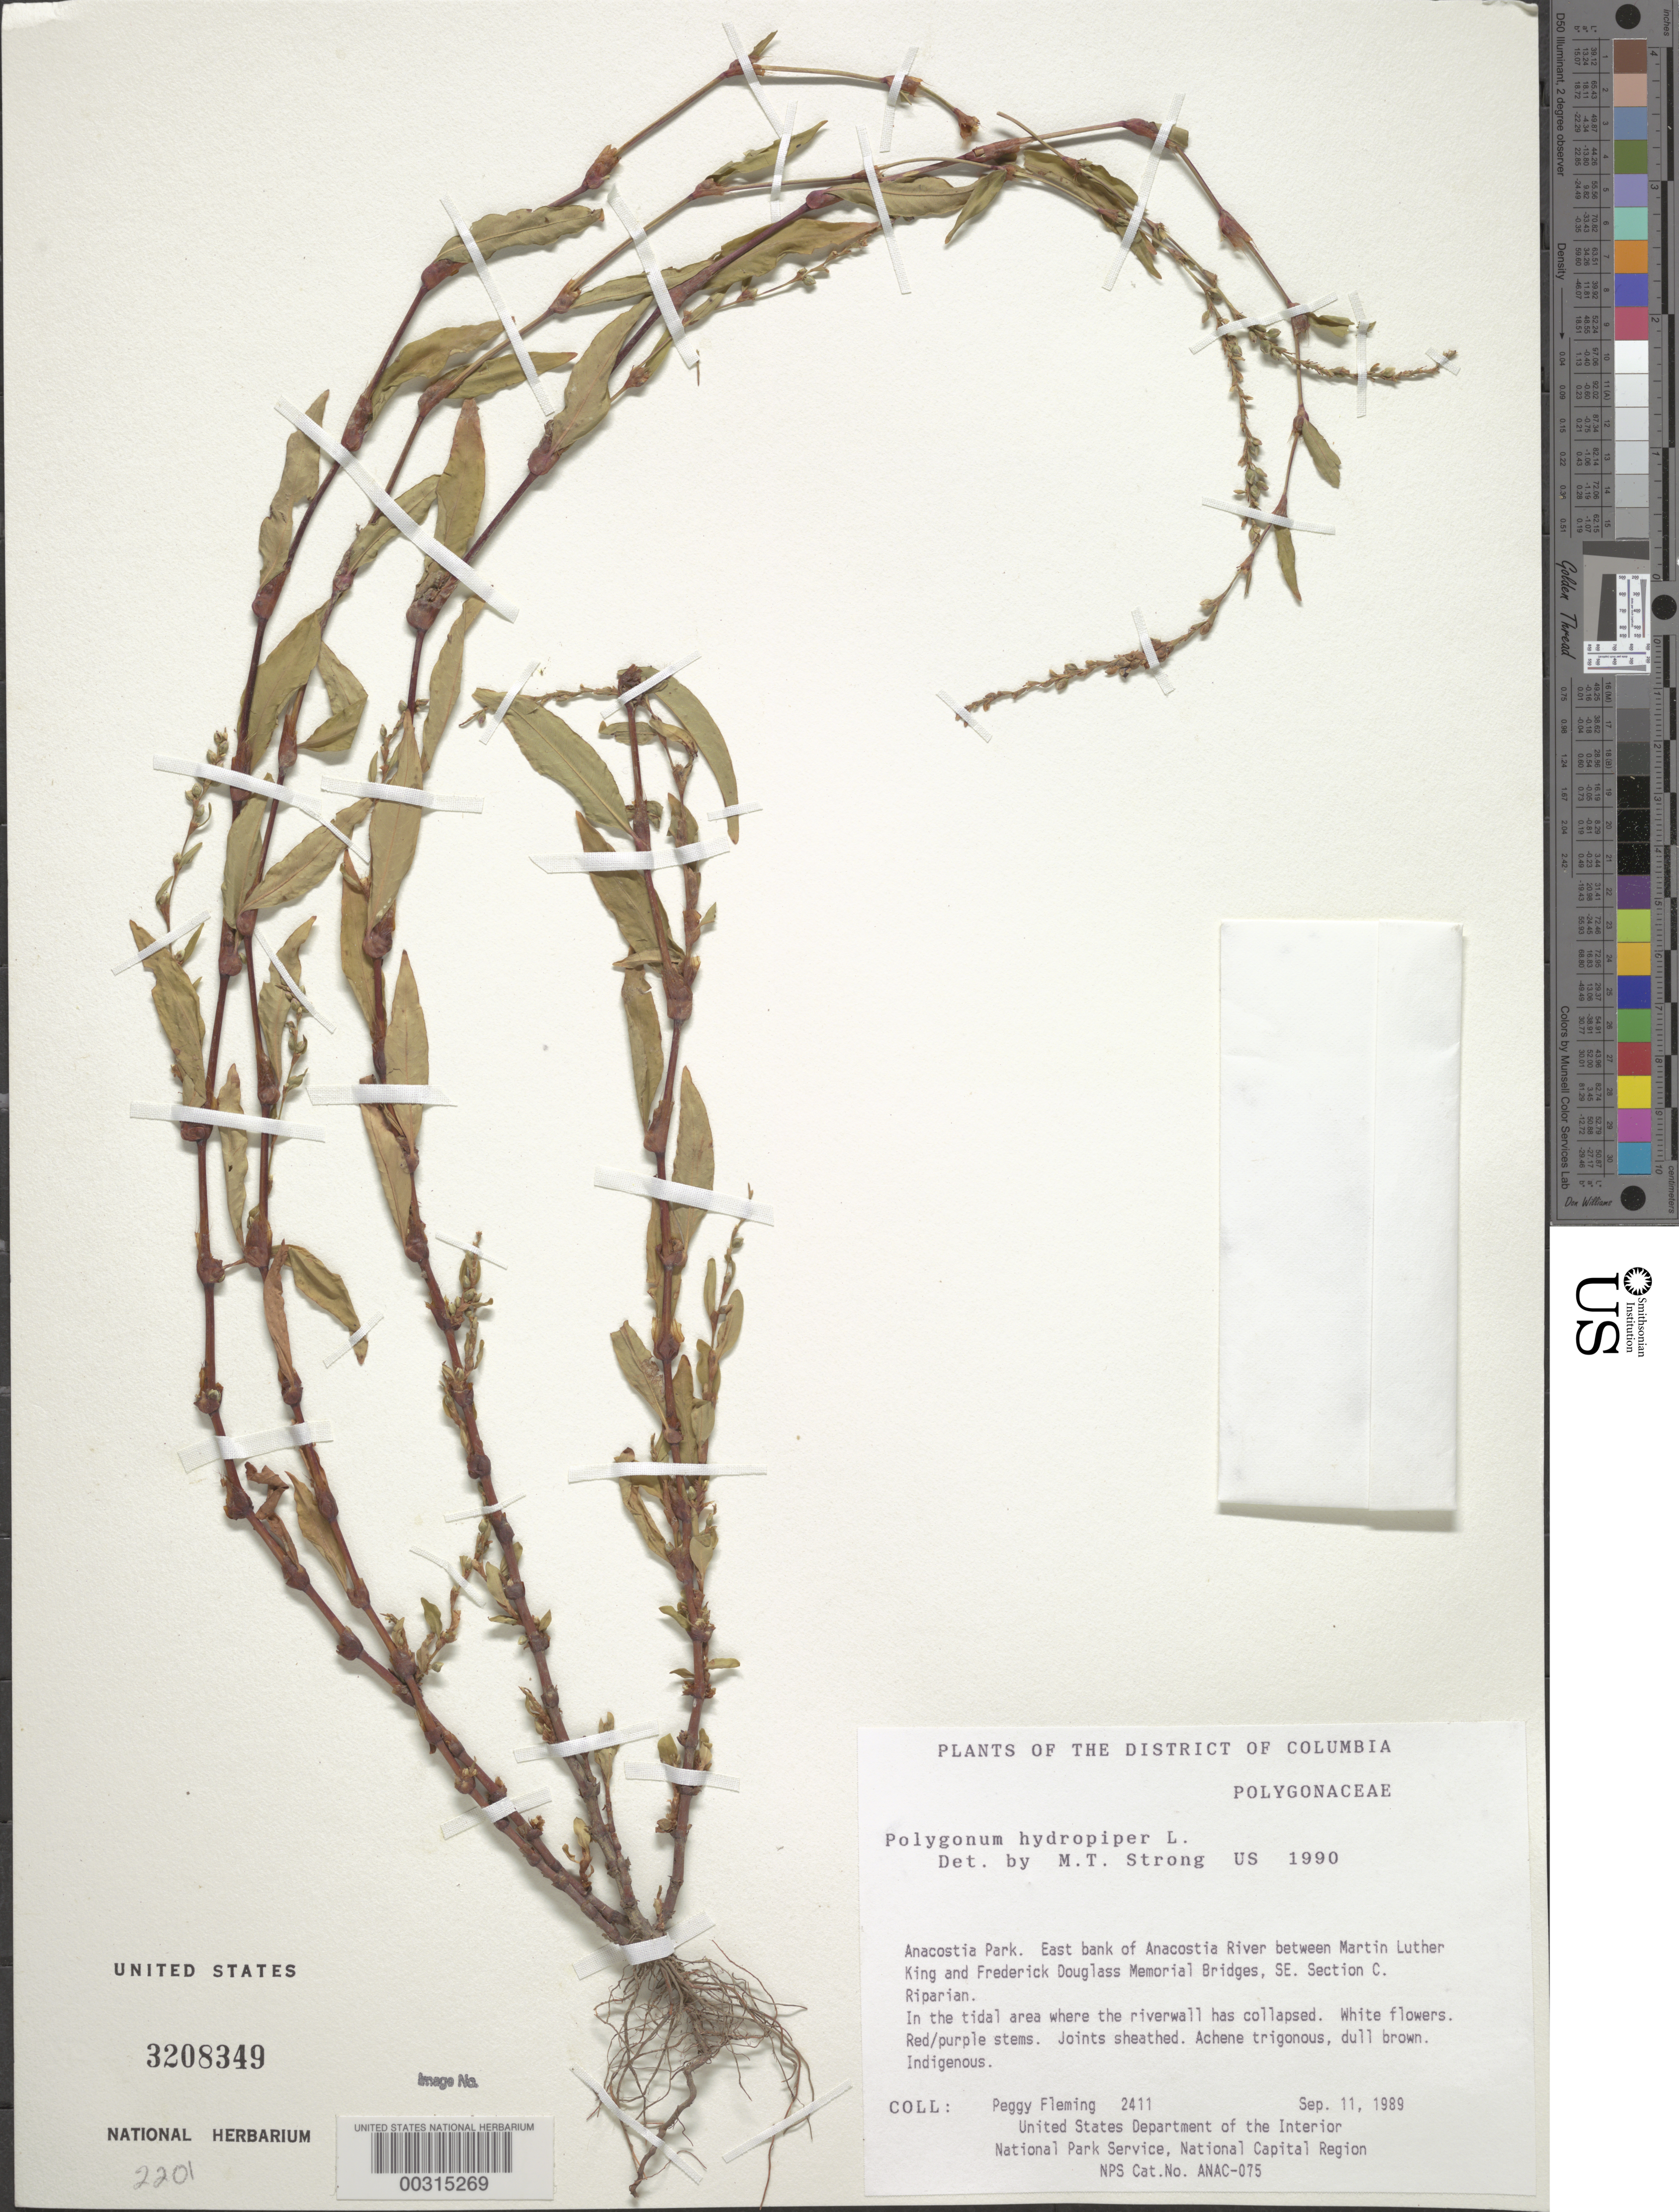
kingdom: Plantae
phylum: Tracheophyta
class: Magnoliopsida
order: Caryophyllales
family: Polygonaceae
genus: Persicaria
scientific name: Persicaria hydropiper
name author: (L.) Delarbre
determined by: Atha, D. E.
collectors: P. Fleming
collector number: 2411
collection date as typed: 11 Sep 1989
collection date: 1989-09-11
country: United States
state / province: District of Columbia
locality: Anacostia Park, E bank of Anacostia River between Frederick Douglass and Martin Luther King Memorial Bridges, SE Section C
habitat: In tidal area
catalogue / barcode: US 3208349